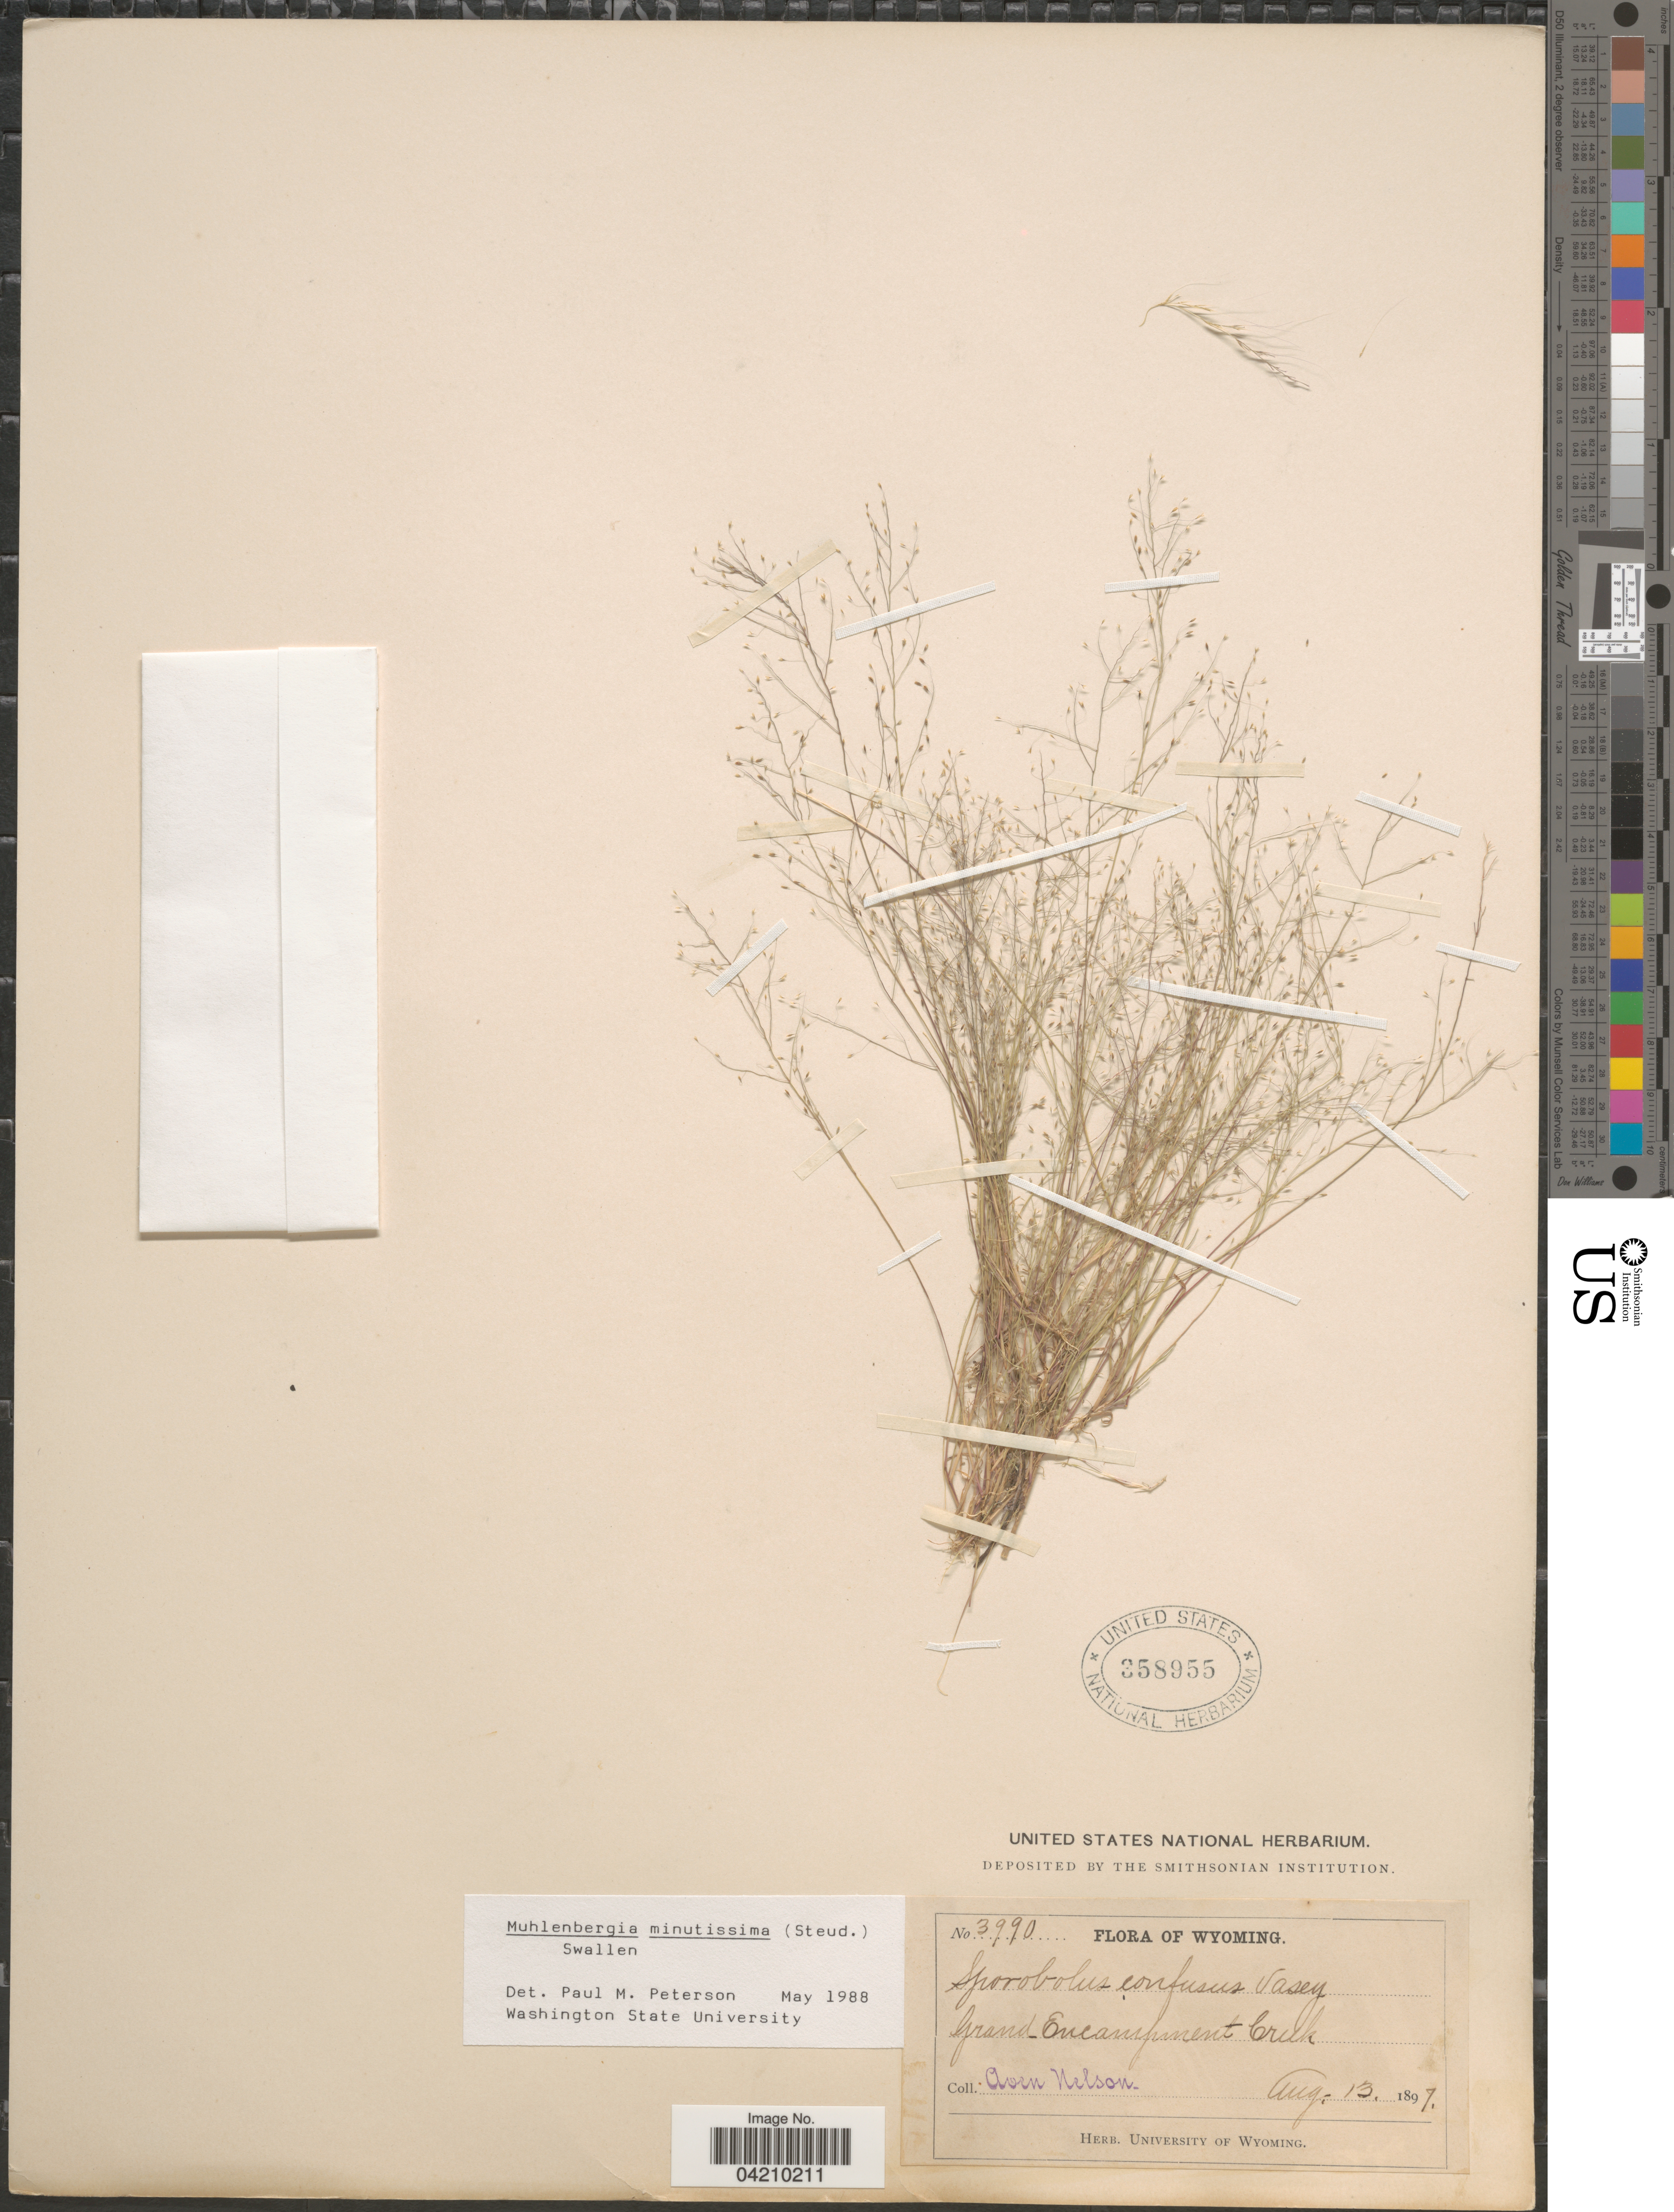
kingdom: Plantae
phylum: Tracheophyta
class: Liliopsida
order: Poales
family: Poaceae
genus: Muhlenbergia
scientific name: Muhlenbergia minutissima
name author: (Steud.) Swallen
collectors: A. Nelson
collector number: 3990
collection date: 1897-08-13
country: United States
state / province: Wyoming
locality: Grand Encampment Creek.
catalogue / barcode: US 358955